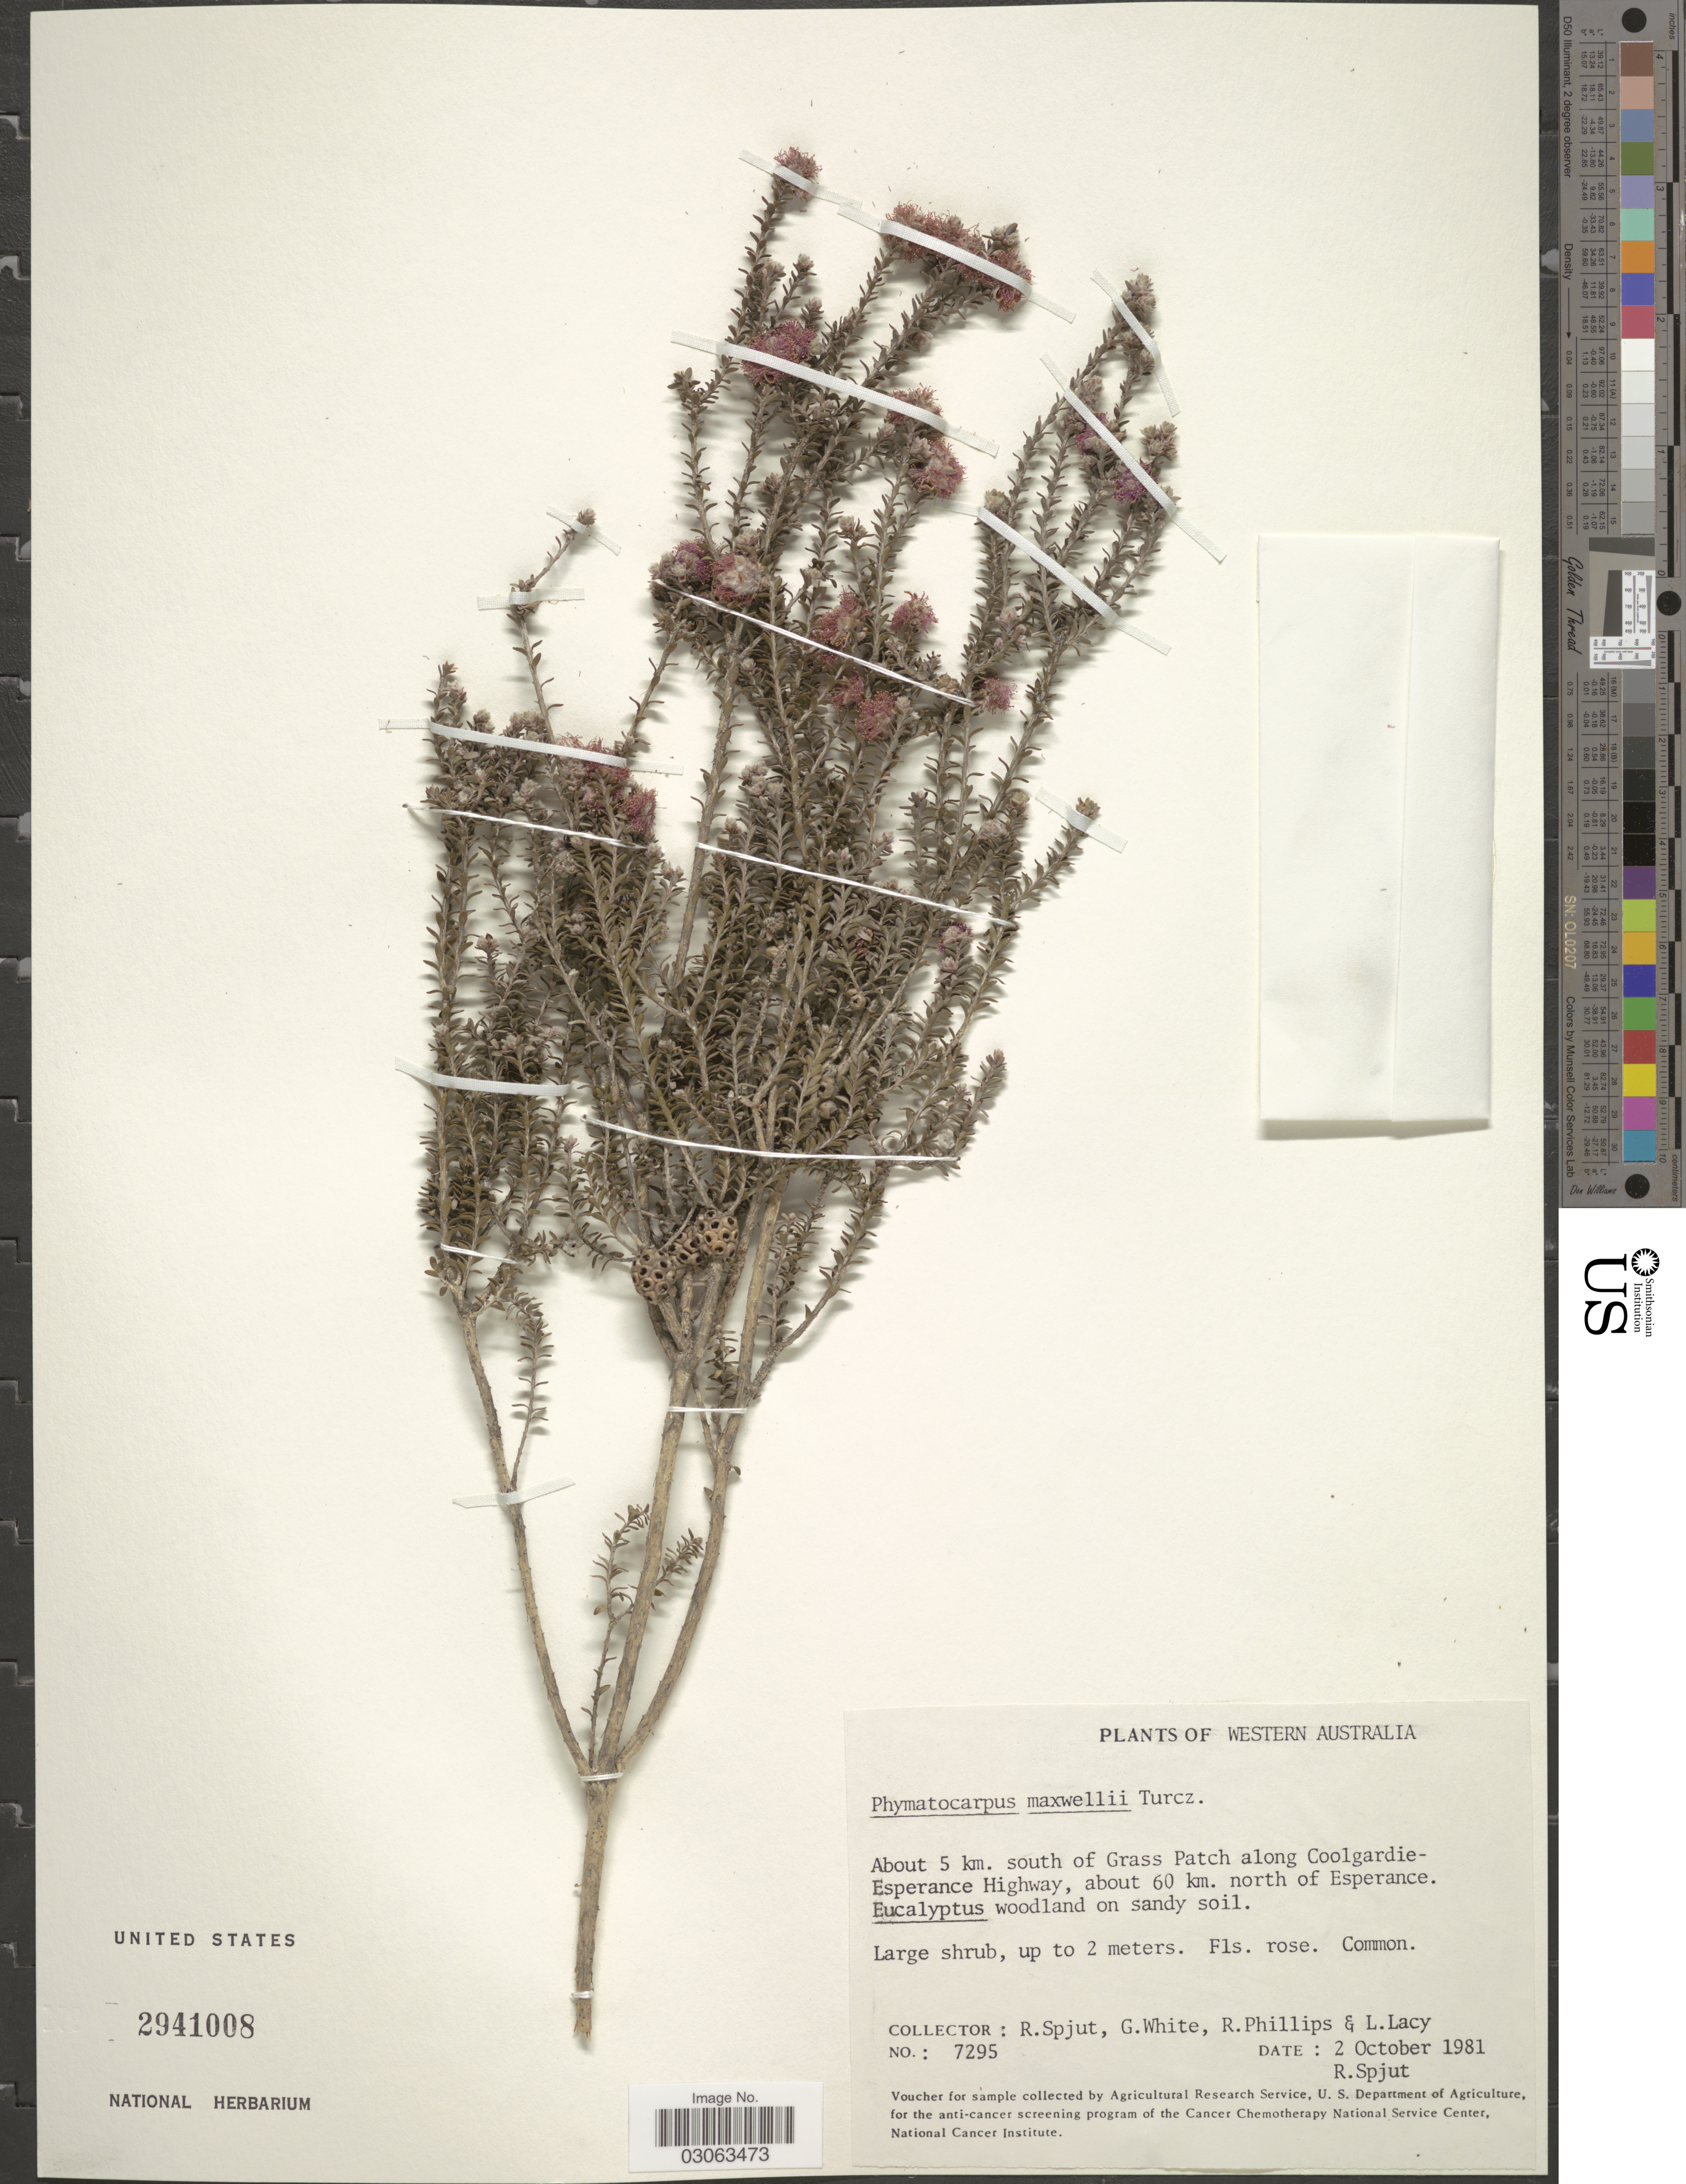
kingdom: Plantae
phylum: Tracheophyta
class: Magnoliopsida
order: Myrtales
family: Myrtaceae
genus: Phymatocarpus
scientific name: Phymatocarpus maxwellii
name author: F. Muell.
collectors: R. Spjut, G. White, R. Phillips & L. Lacy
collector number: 7295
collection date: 1981-10-02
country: Australia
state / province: Western Australia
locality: About 5 km. south of Grass Patch along Coolgardie-Esperance Highway, about 60 km. north of Esperance.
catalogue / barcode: US 2941008